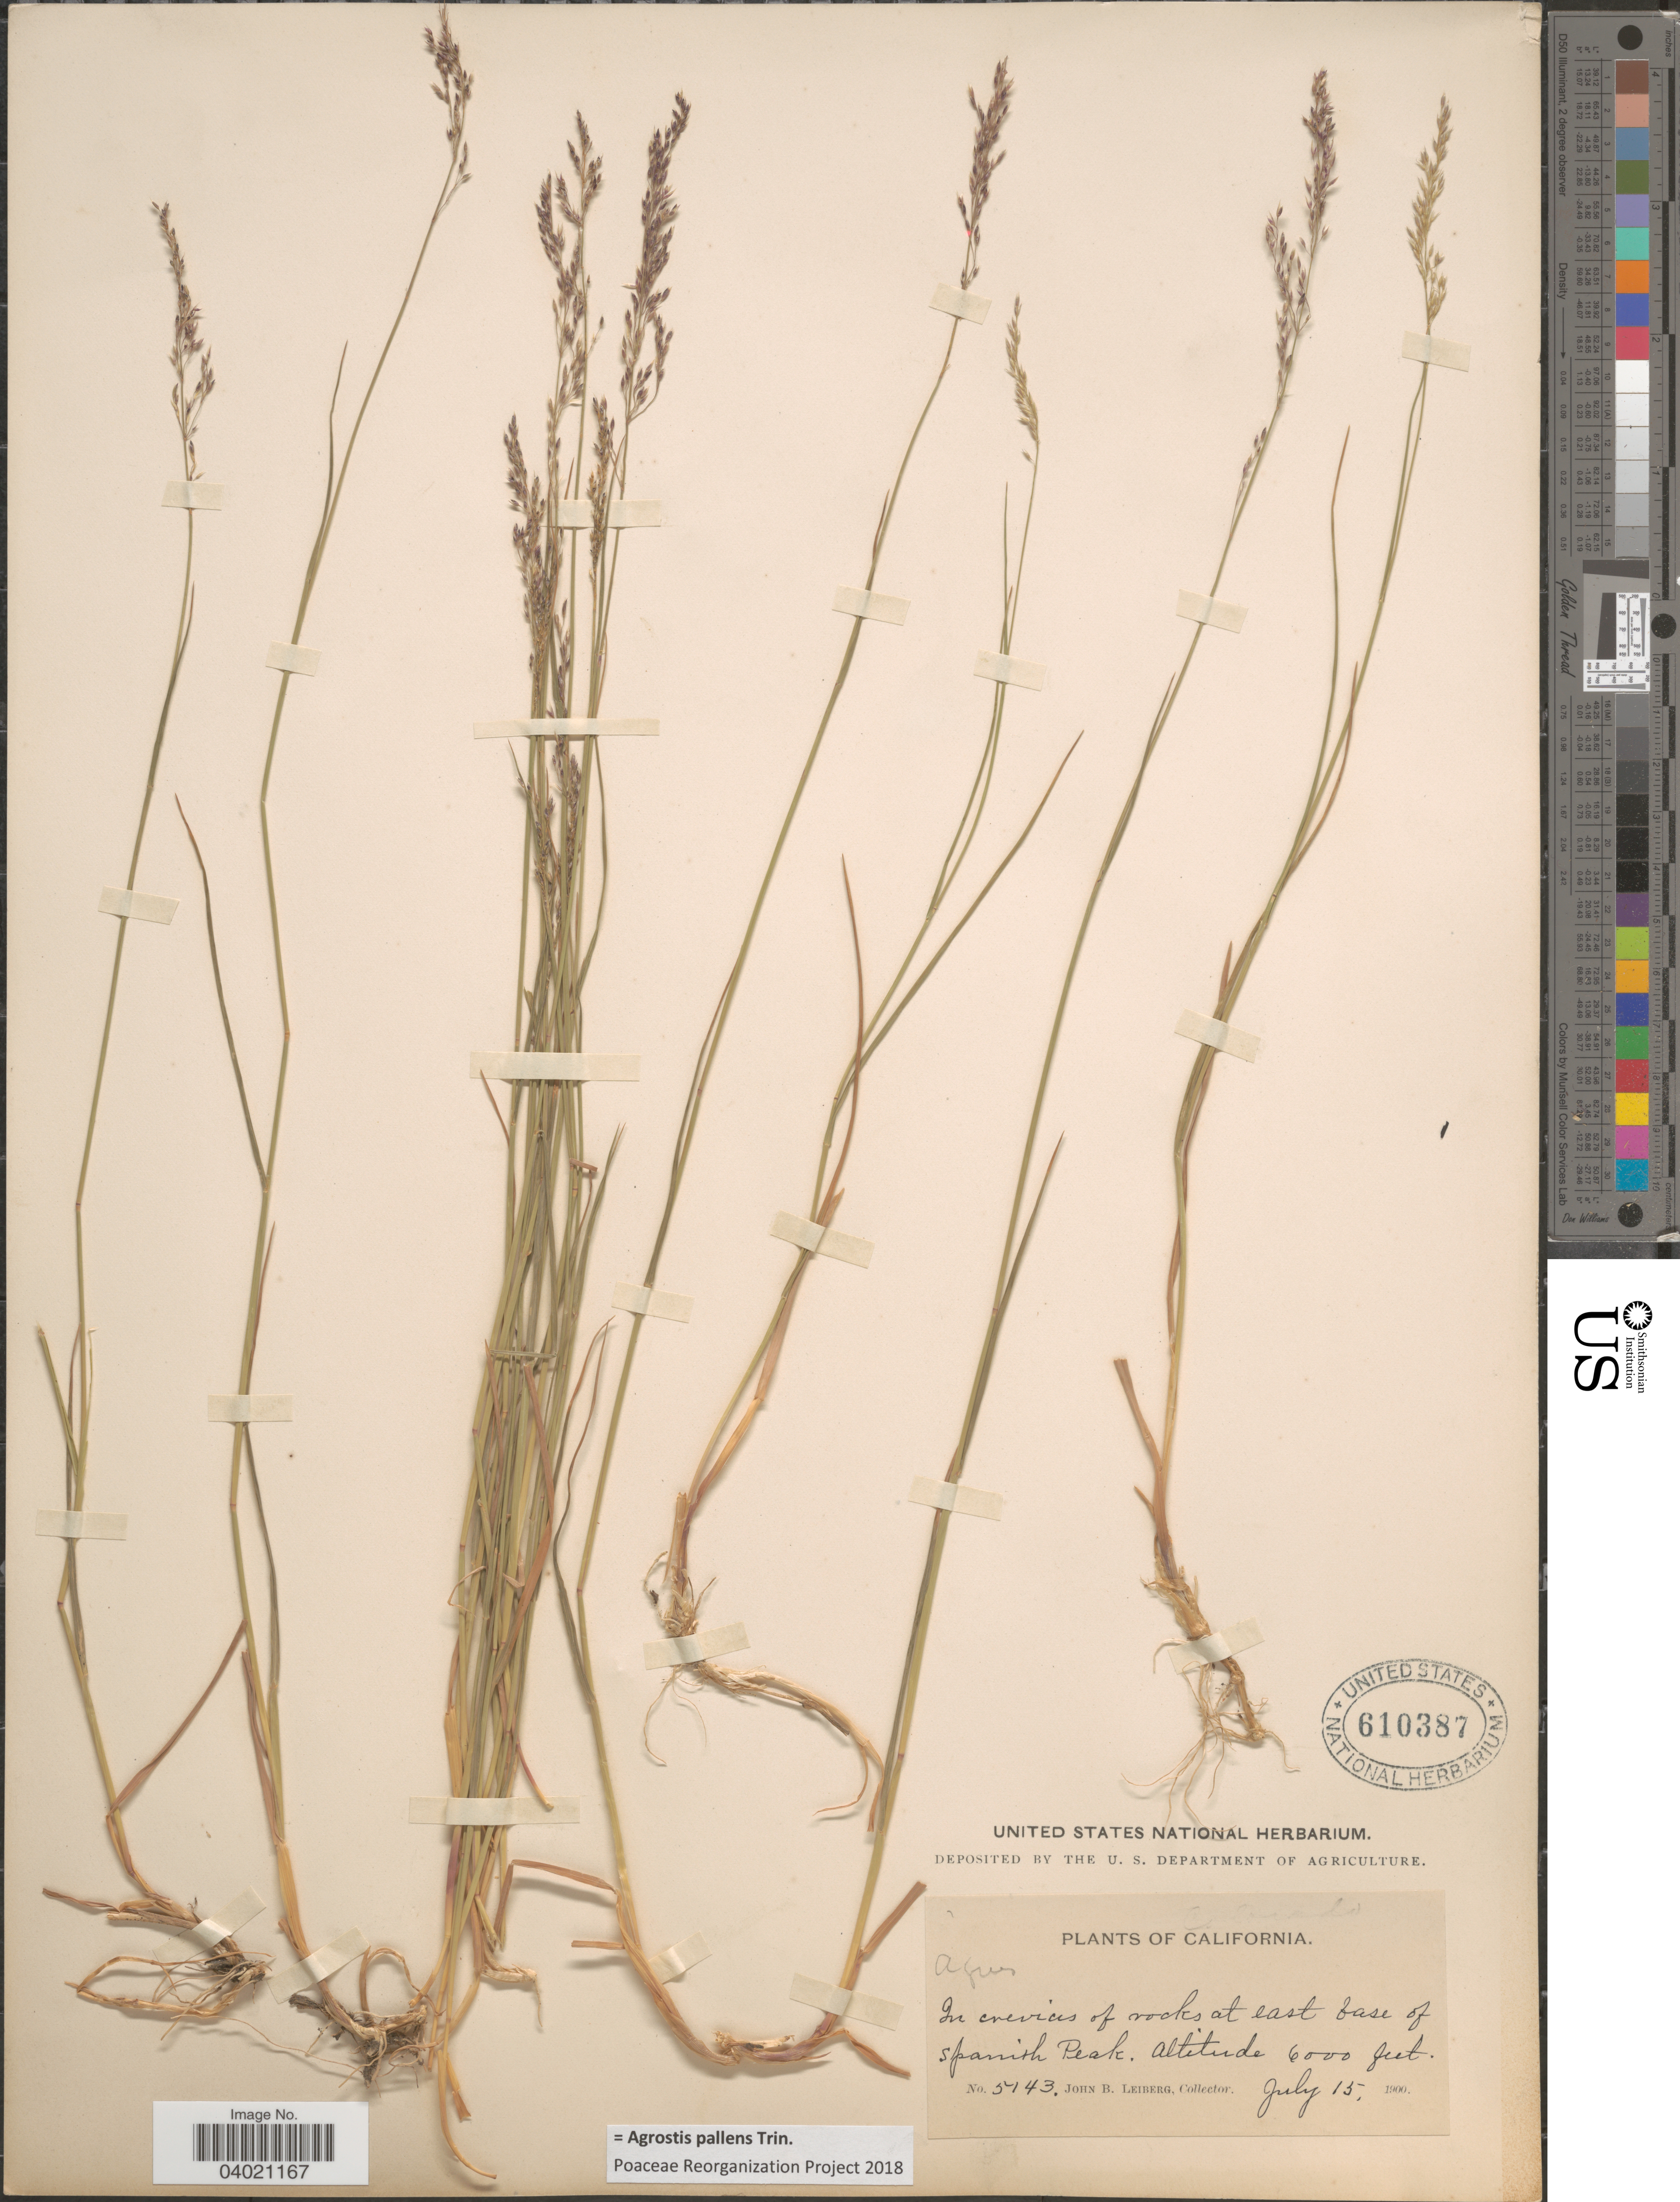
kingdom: Plantae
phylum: Tracheophyta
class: Liliopsida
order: Poales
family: Poaceae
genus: Agrostis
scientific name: Agrostis pallens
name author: Trin.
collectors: J. B. Leiberg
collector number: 5143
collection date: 1900-07-15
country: United States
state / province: California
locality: In crevics of rocks at east base of Spanish Peak.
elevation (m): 1829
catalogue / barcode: US 610387